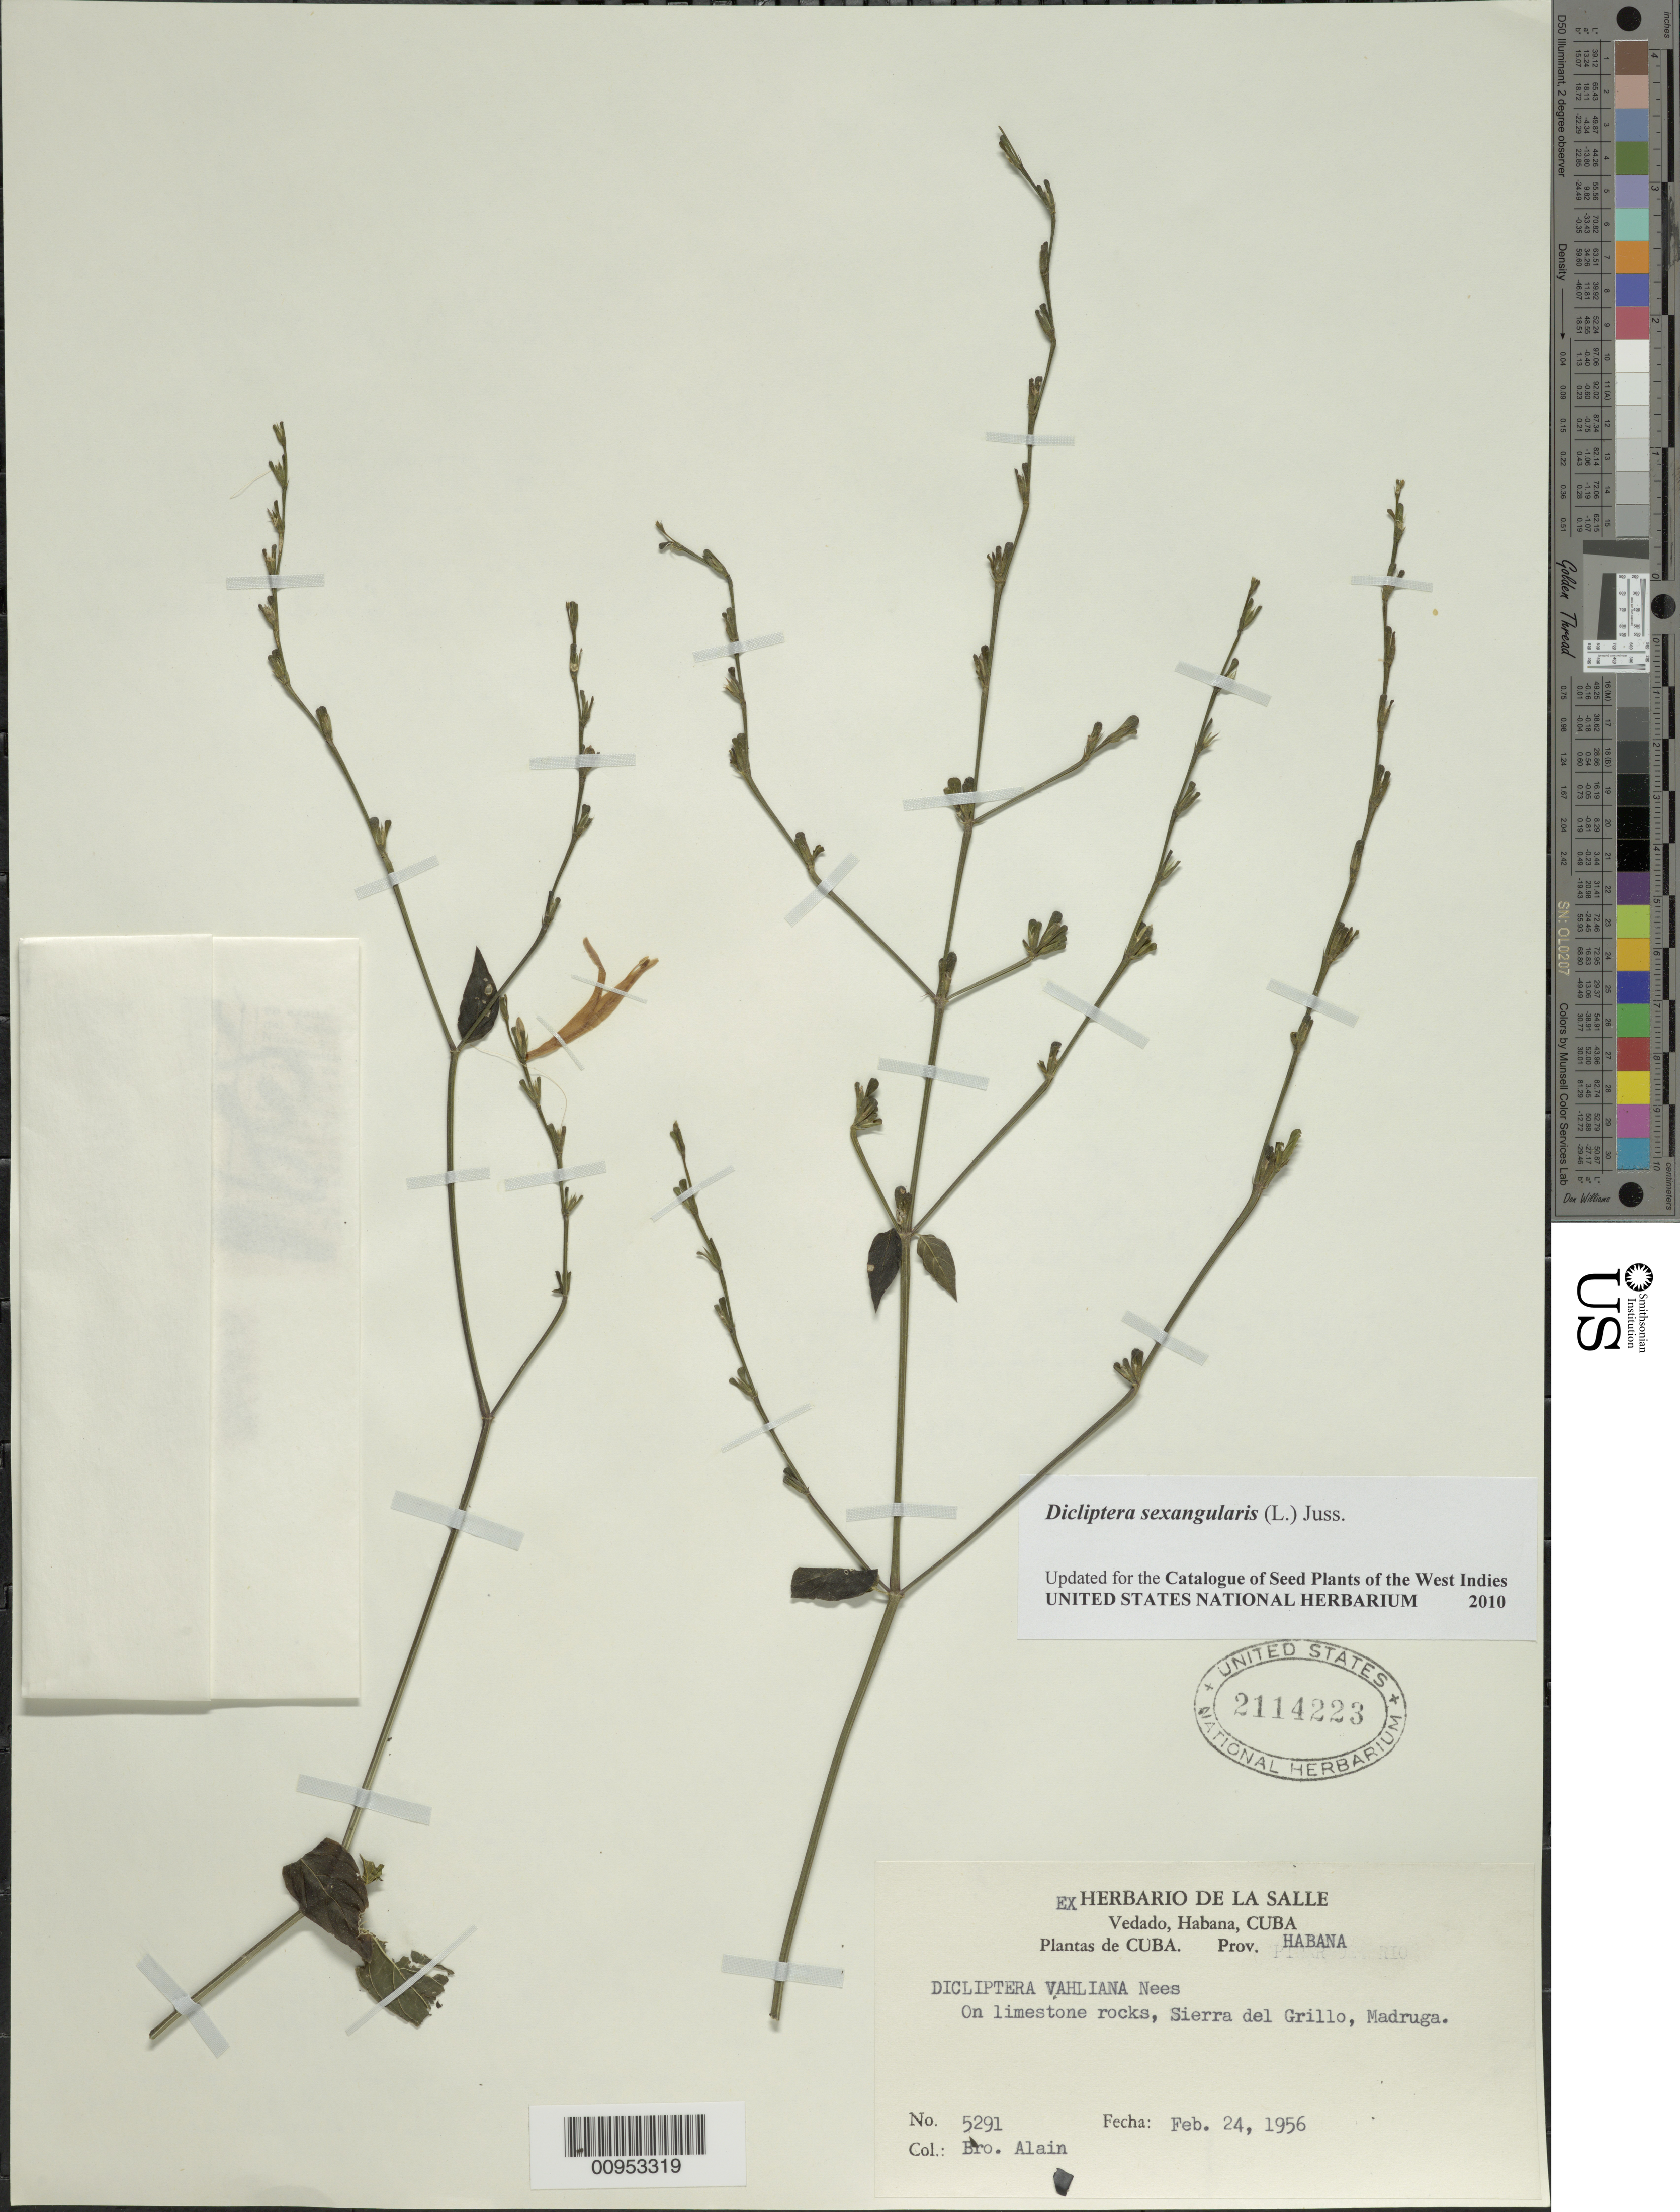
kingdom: Plantae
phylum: Tracheophyta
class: Magnoliopsida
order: Lamiales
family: Acanthaceae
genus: Dicliptera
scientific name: Dicliptera sexangularis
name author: (L.) Juss.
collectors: A. H. Liogier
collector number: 5291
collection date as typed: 24 Feb 1956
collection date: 1956-02-24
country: Cuba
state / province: La Habana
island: Cuba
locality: Sierra del Grillo, Madruga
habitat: On limestone rocks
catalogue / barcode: US 2114223